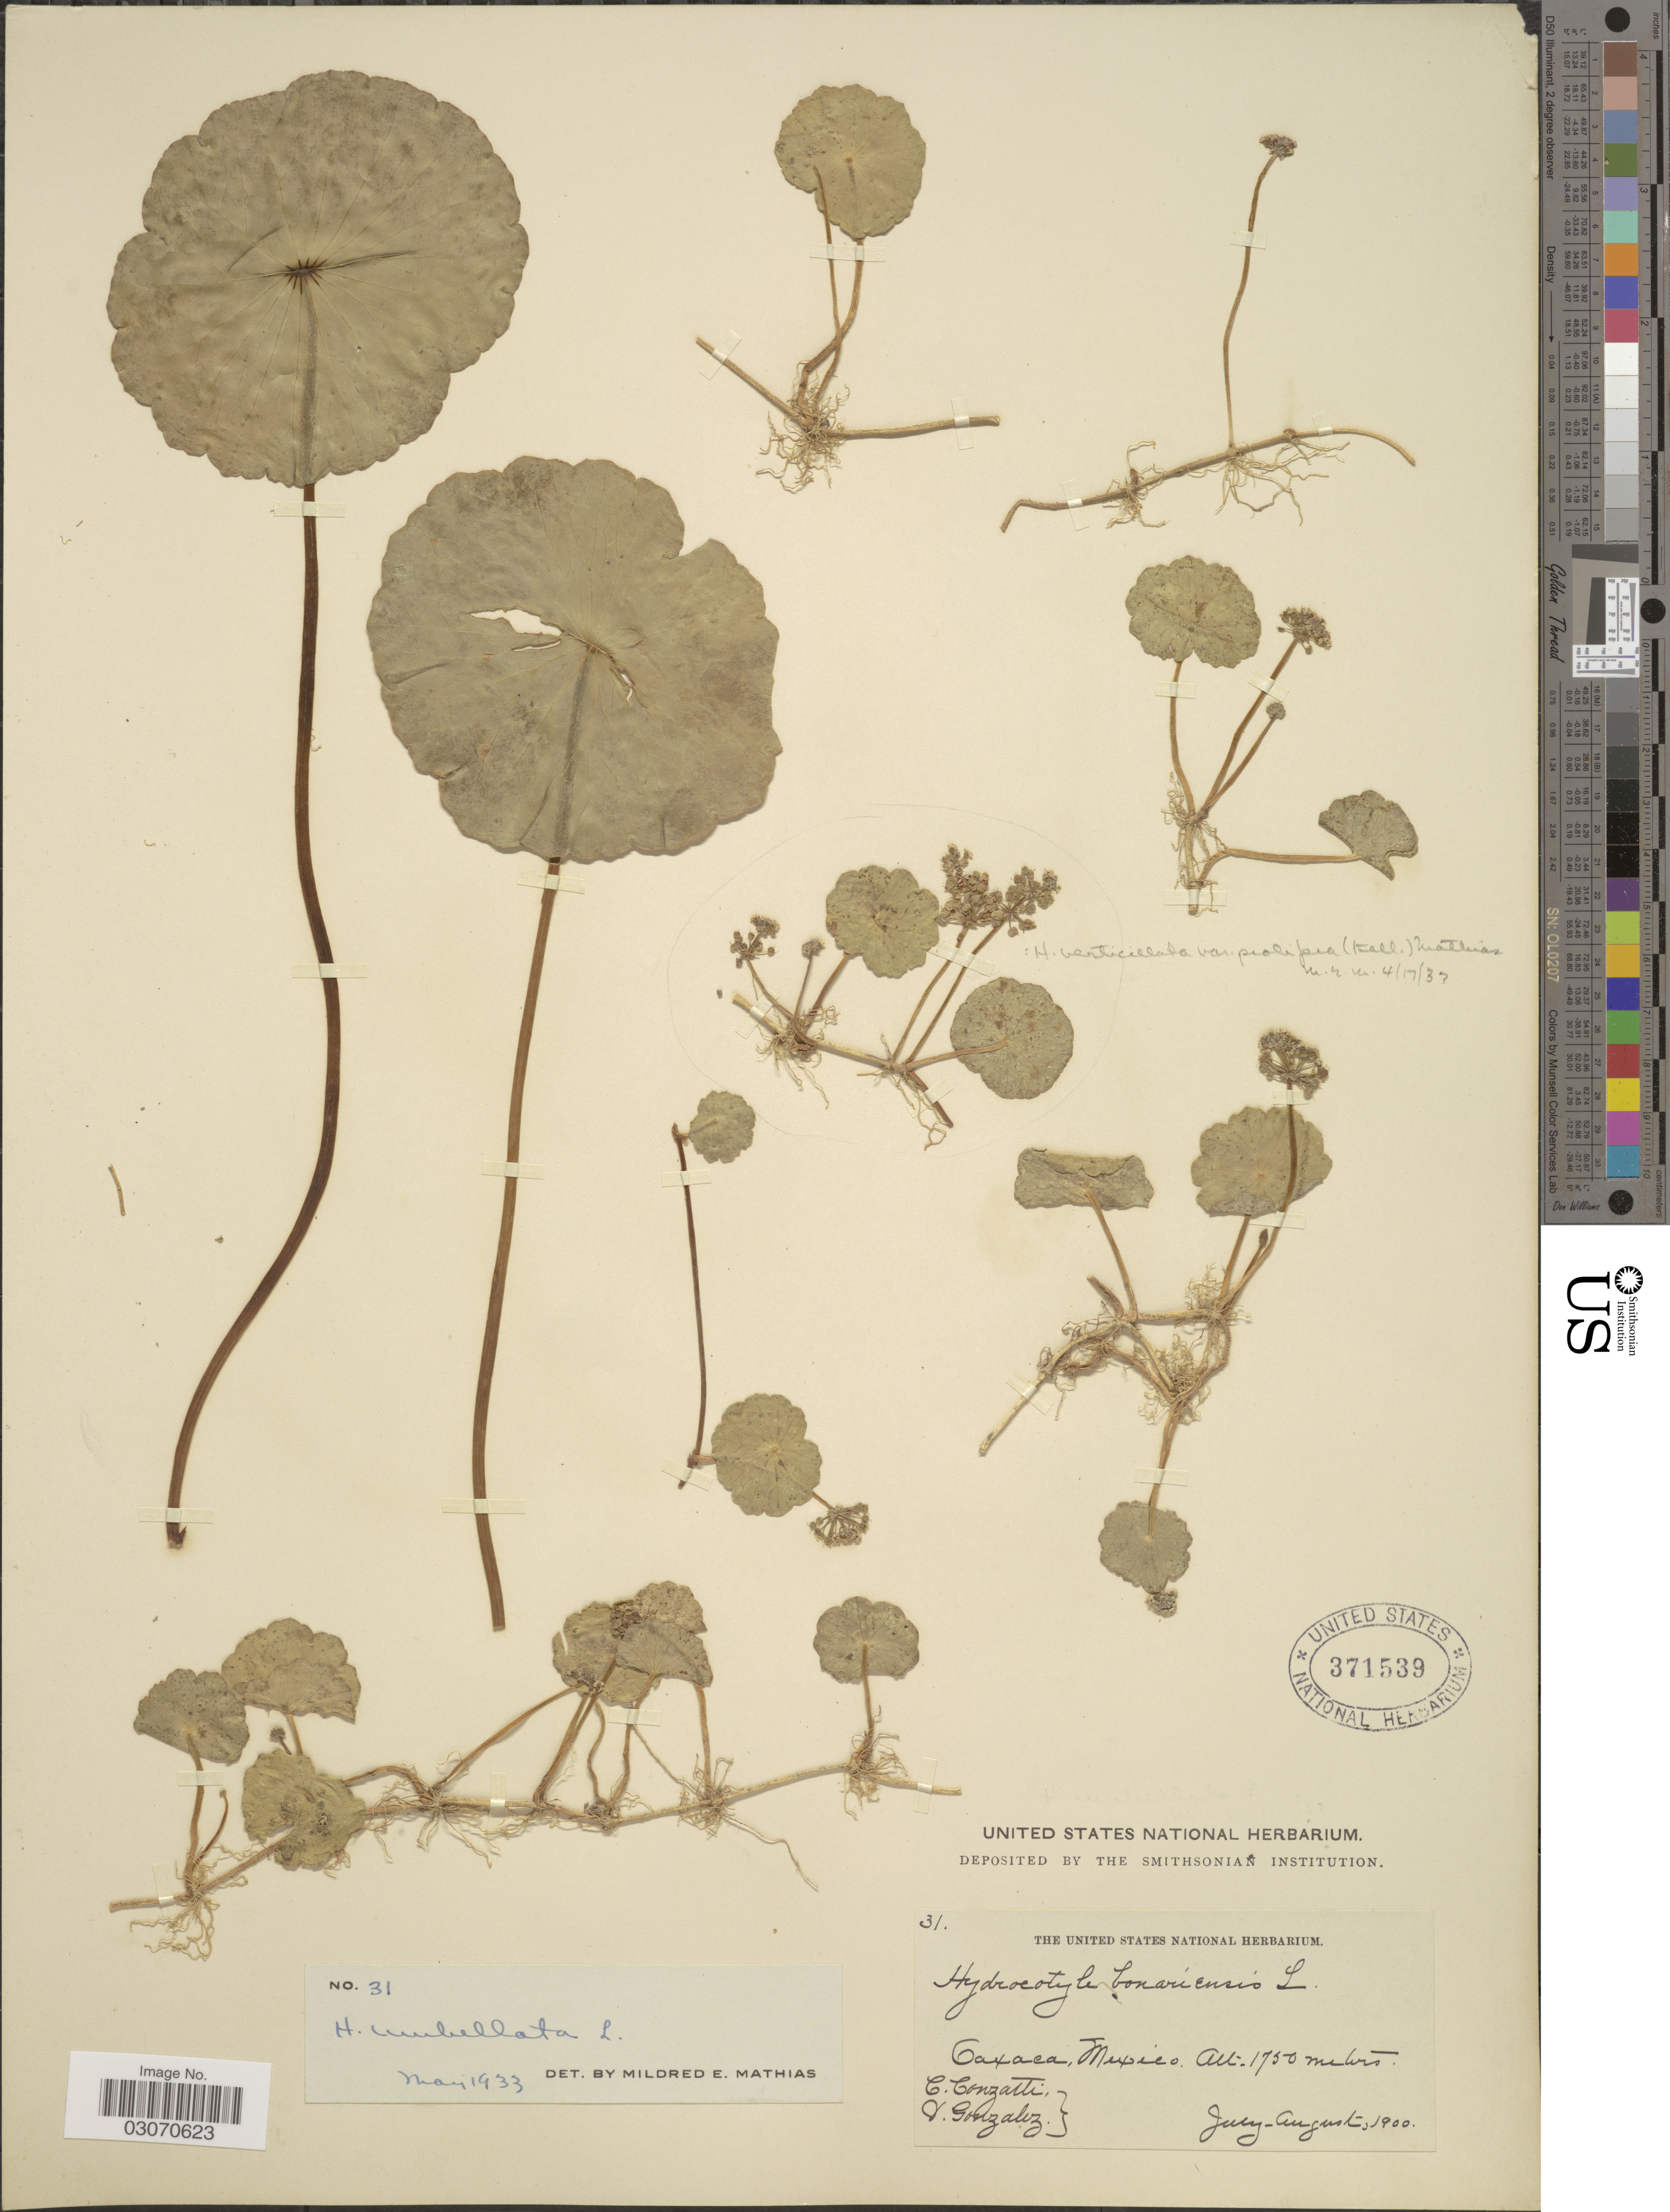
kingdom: Plantae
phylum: Tracheophyta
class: Magnoliopsida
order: Apiales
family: Araliaceae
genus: Hydrocotyle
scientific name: Hydrocotyle umbellata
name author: L.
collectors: C. Conzatti & V. Gonzalez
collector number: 31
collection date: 1900-07/1900-08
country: Mexico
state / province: Oaxaca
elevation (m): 1750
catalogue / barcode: US 371539